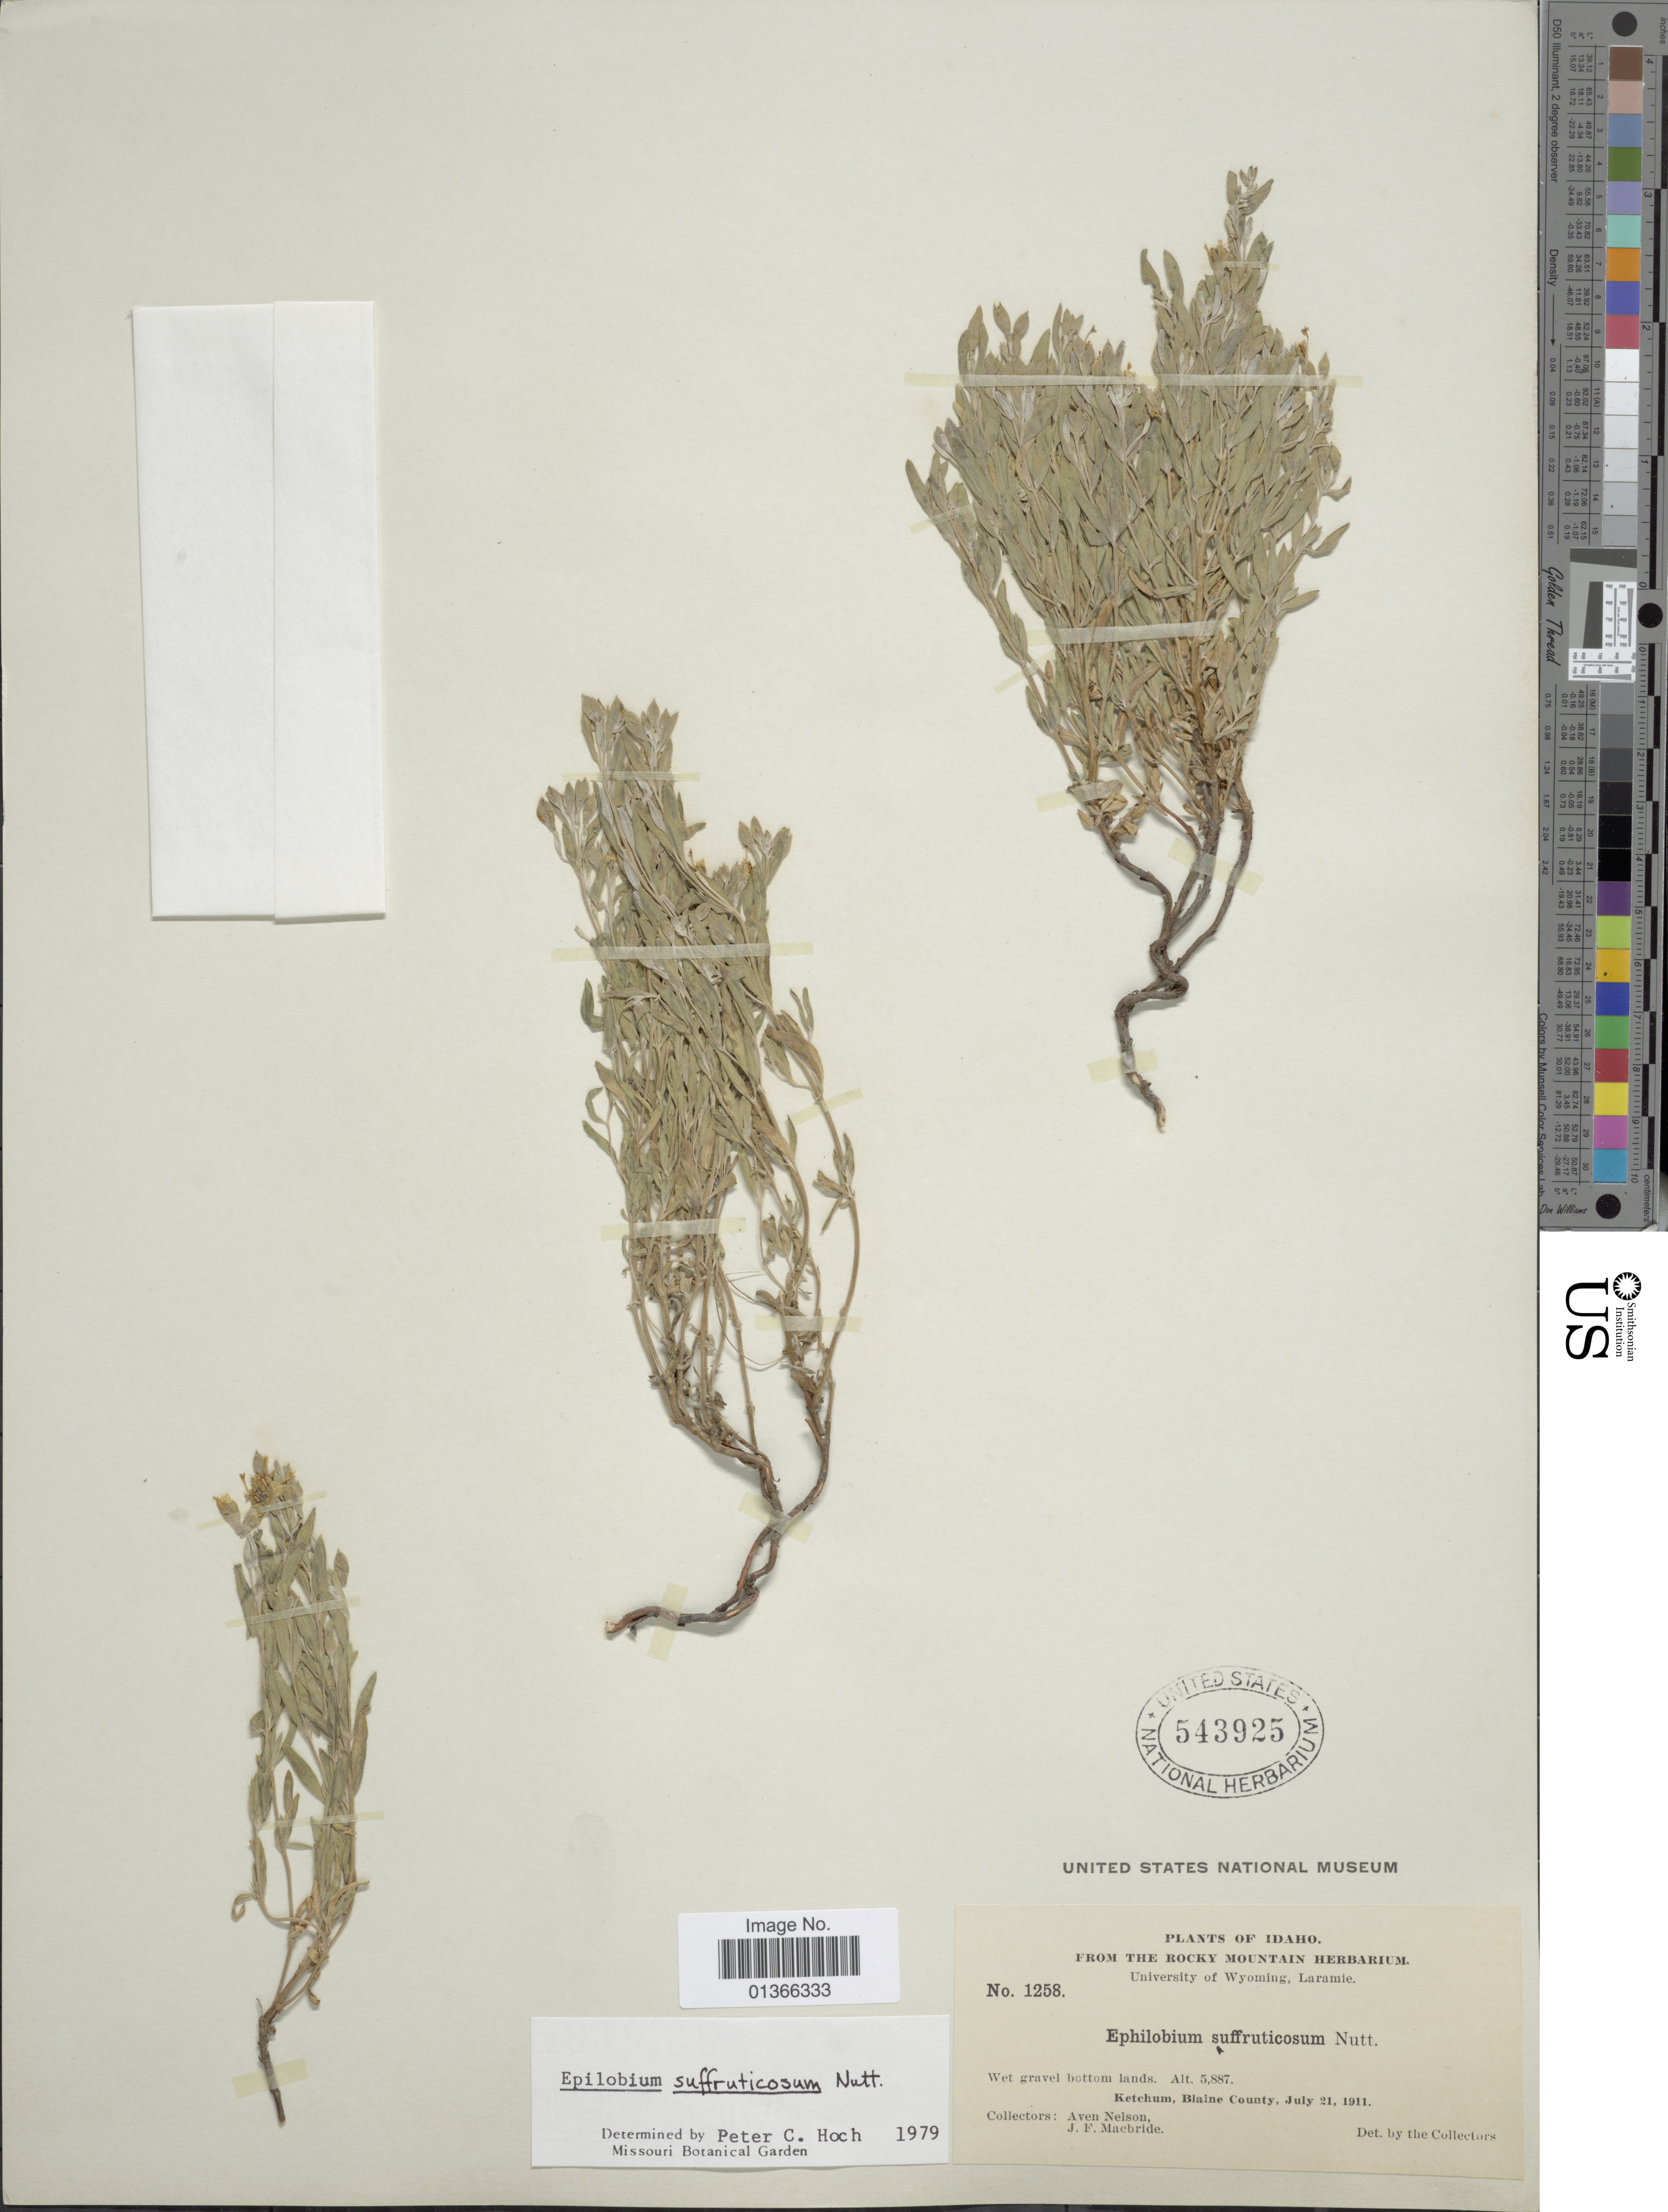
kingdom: Plantae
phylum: Tracheophyta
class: Magnoliopsida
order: Myrtales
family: Onagraceae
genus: Epilobium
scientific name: Epilobium suffruticosum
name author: Nutt. ex Torr. & A. Gray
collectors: A. Nelson & J. F. Macbride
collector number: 1258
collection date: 1911-07-21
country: United States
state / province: Idaho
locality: Ketchum, Blaine County.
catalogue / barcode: US 543925